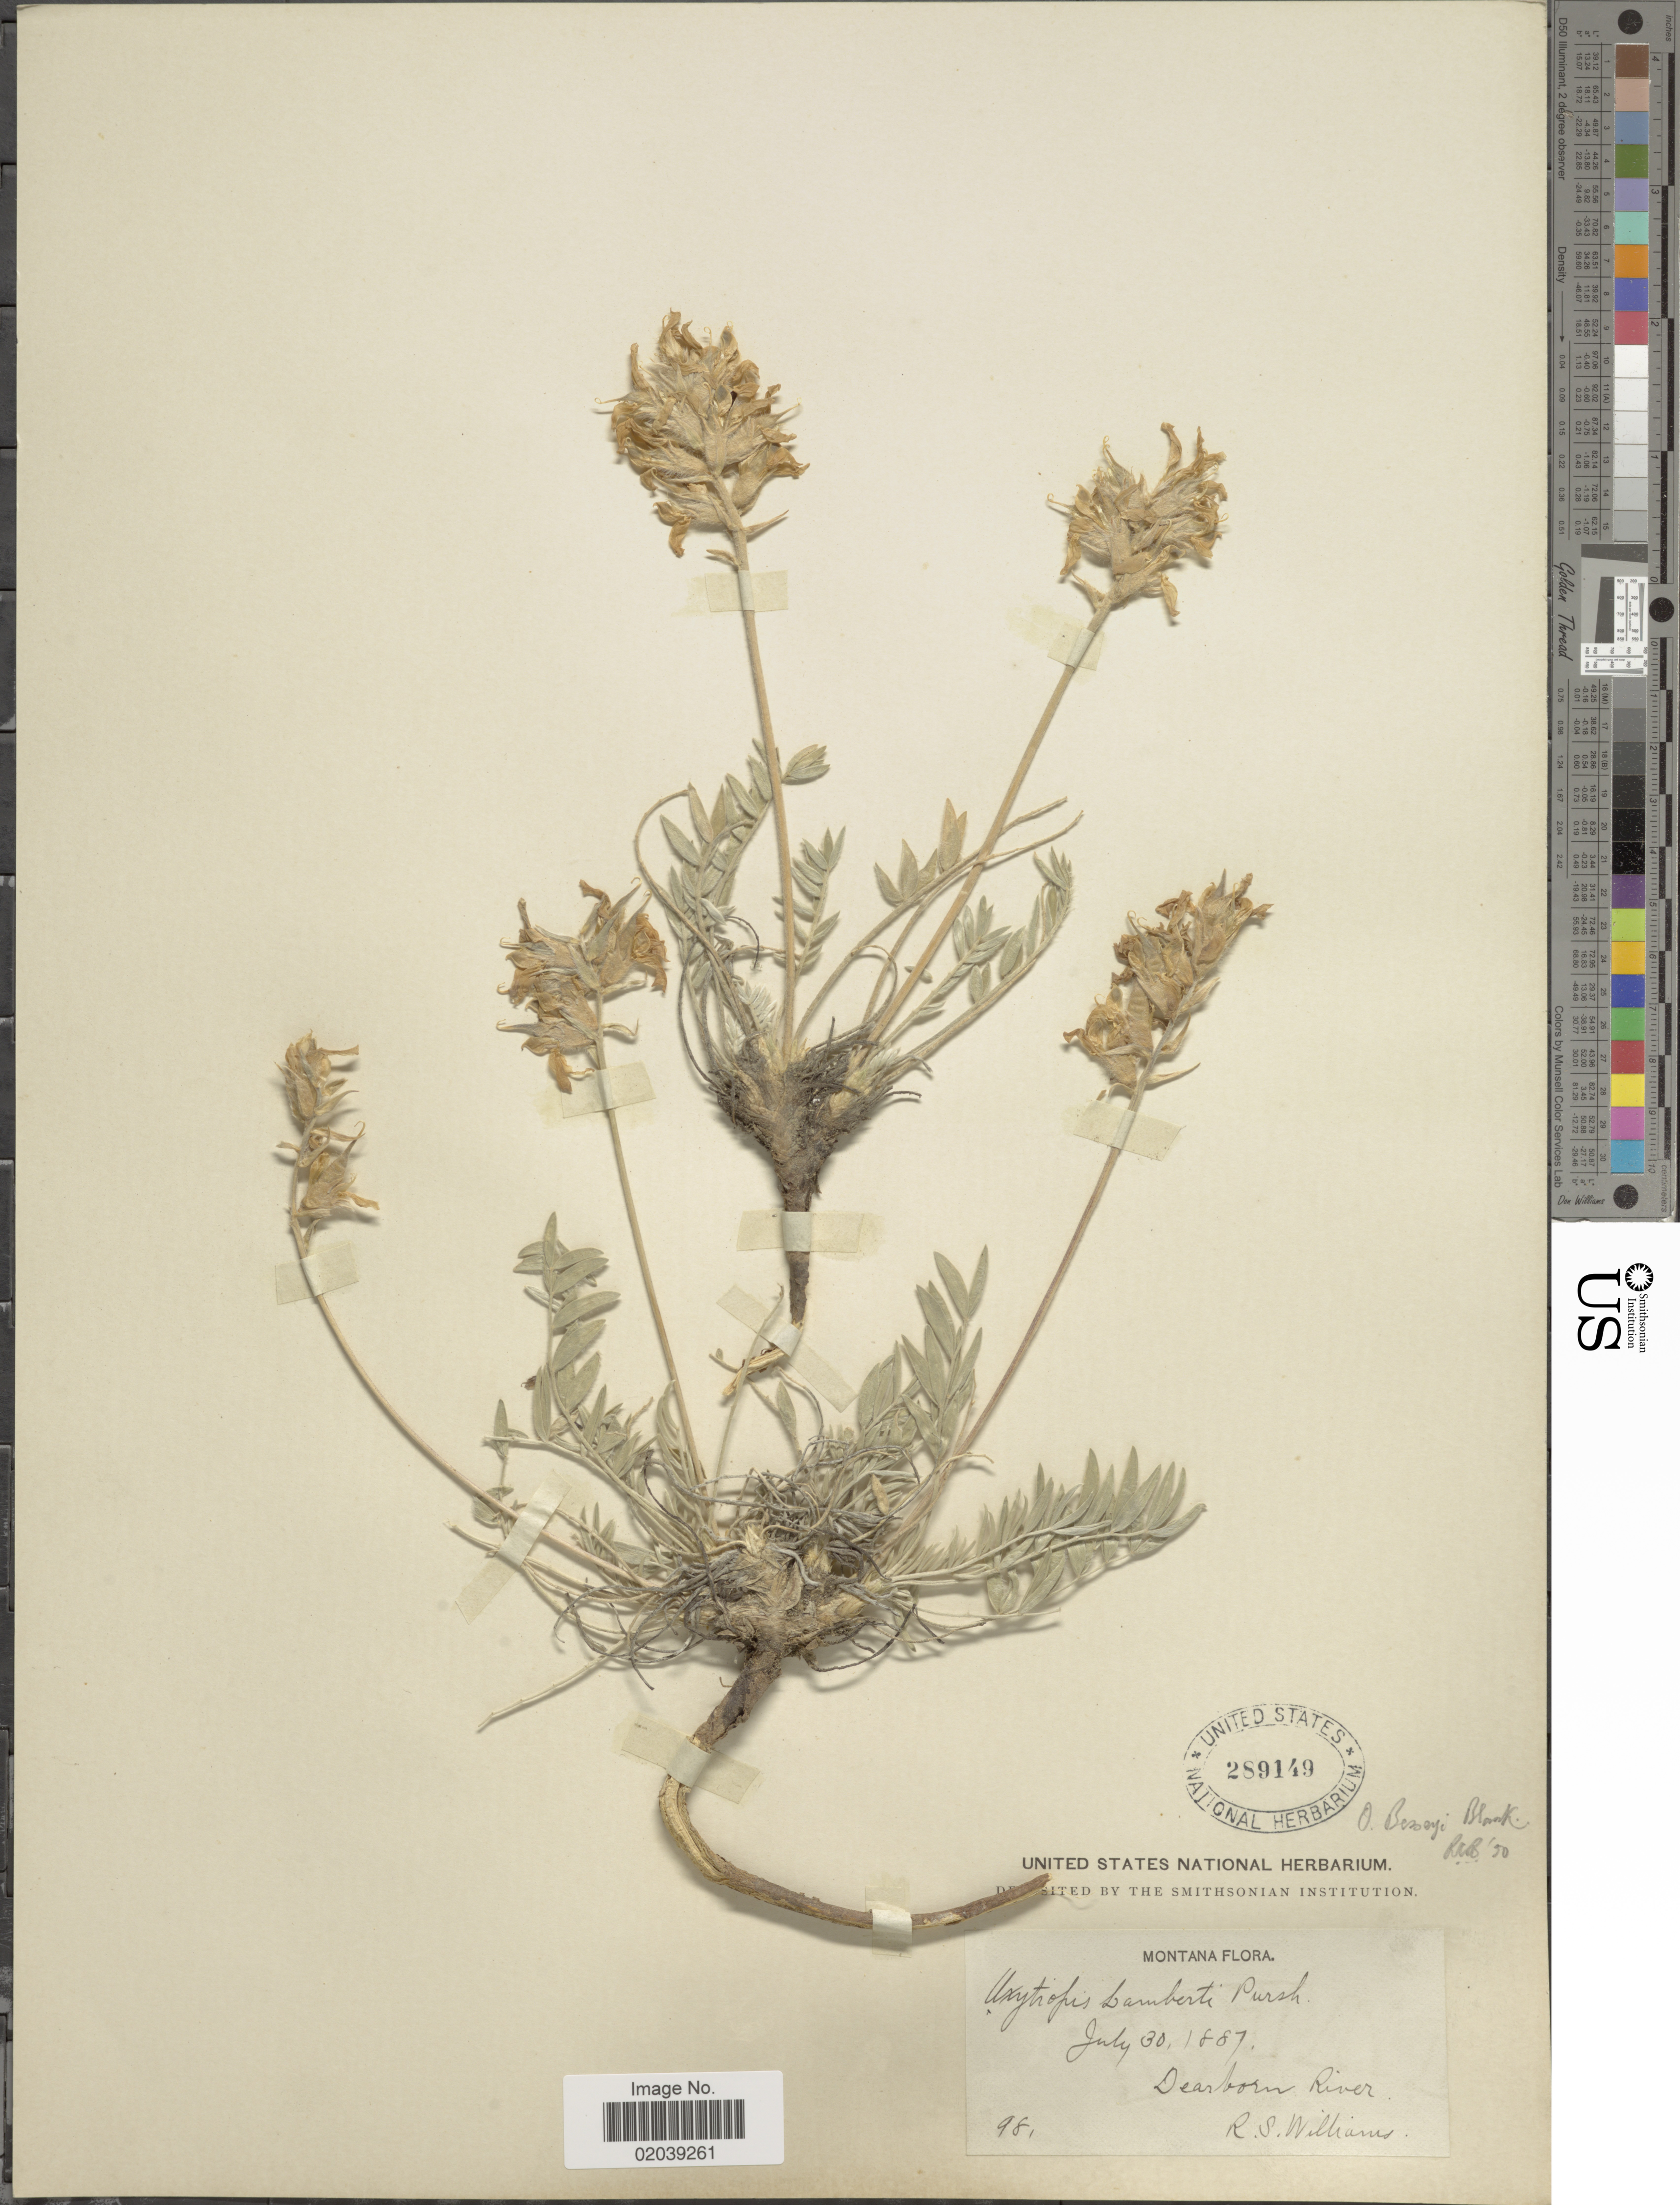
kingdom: Plantae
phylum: Tracheophyta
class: Magnoliopsida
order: Fabales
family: Fabaceae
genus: Oxytropis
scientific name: Oxytropis besseyi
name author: (Rydb.) Blank.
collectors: R. S. Williams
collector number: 98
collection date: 1887-07-30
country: United States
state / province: Montana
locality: Dearborn River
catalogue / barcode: US 289149